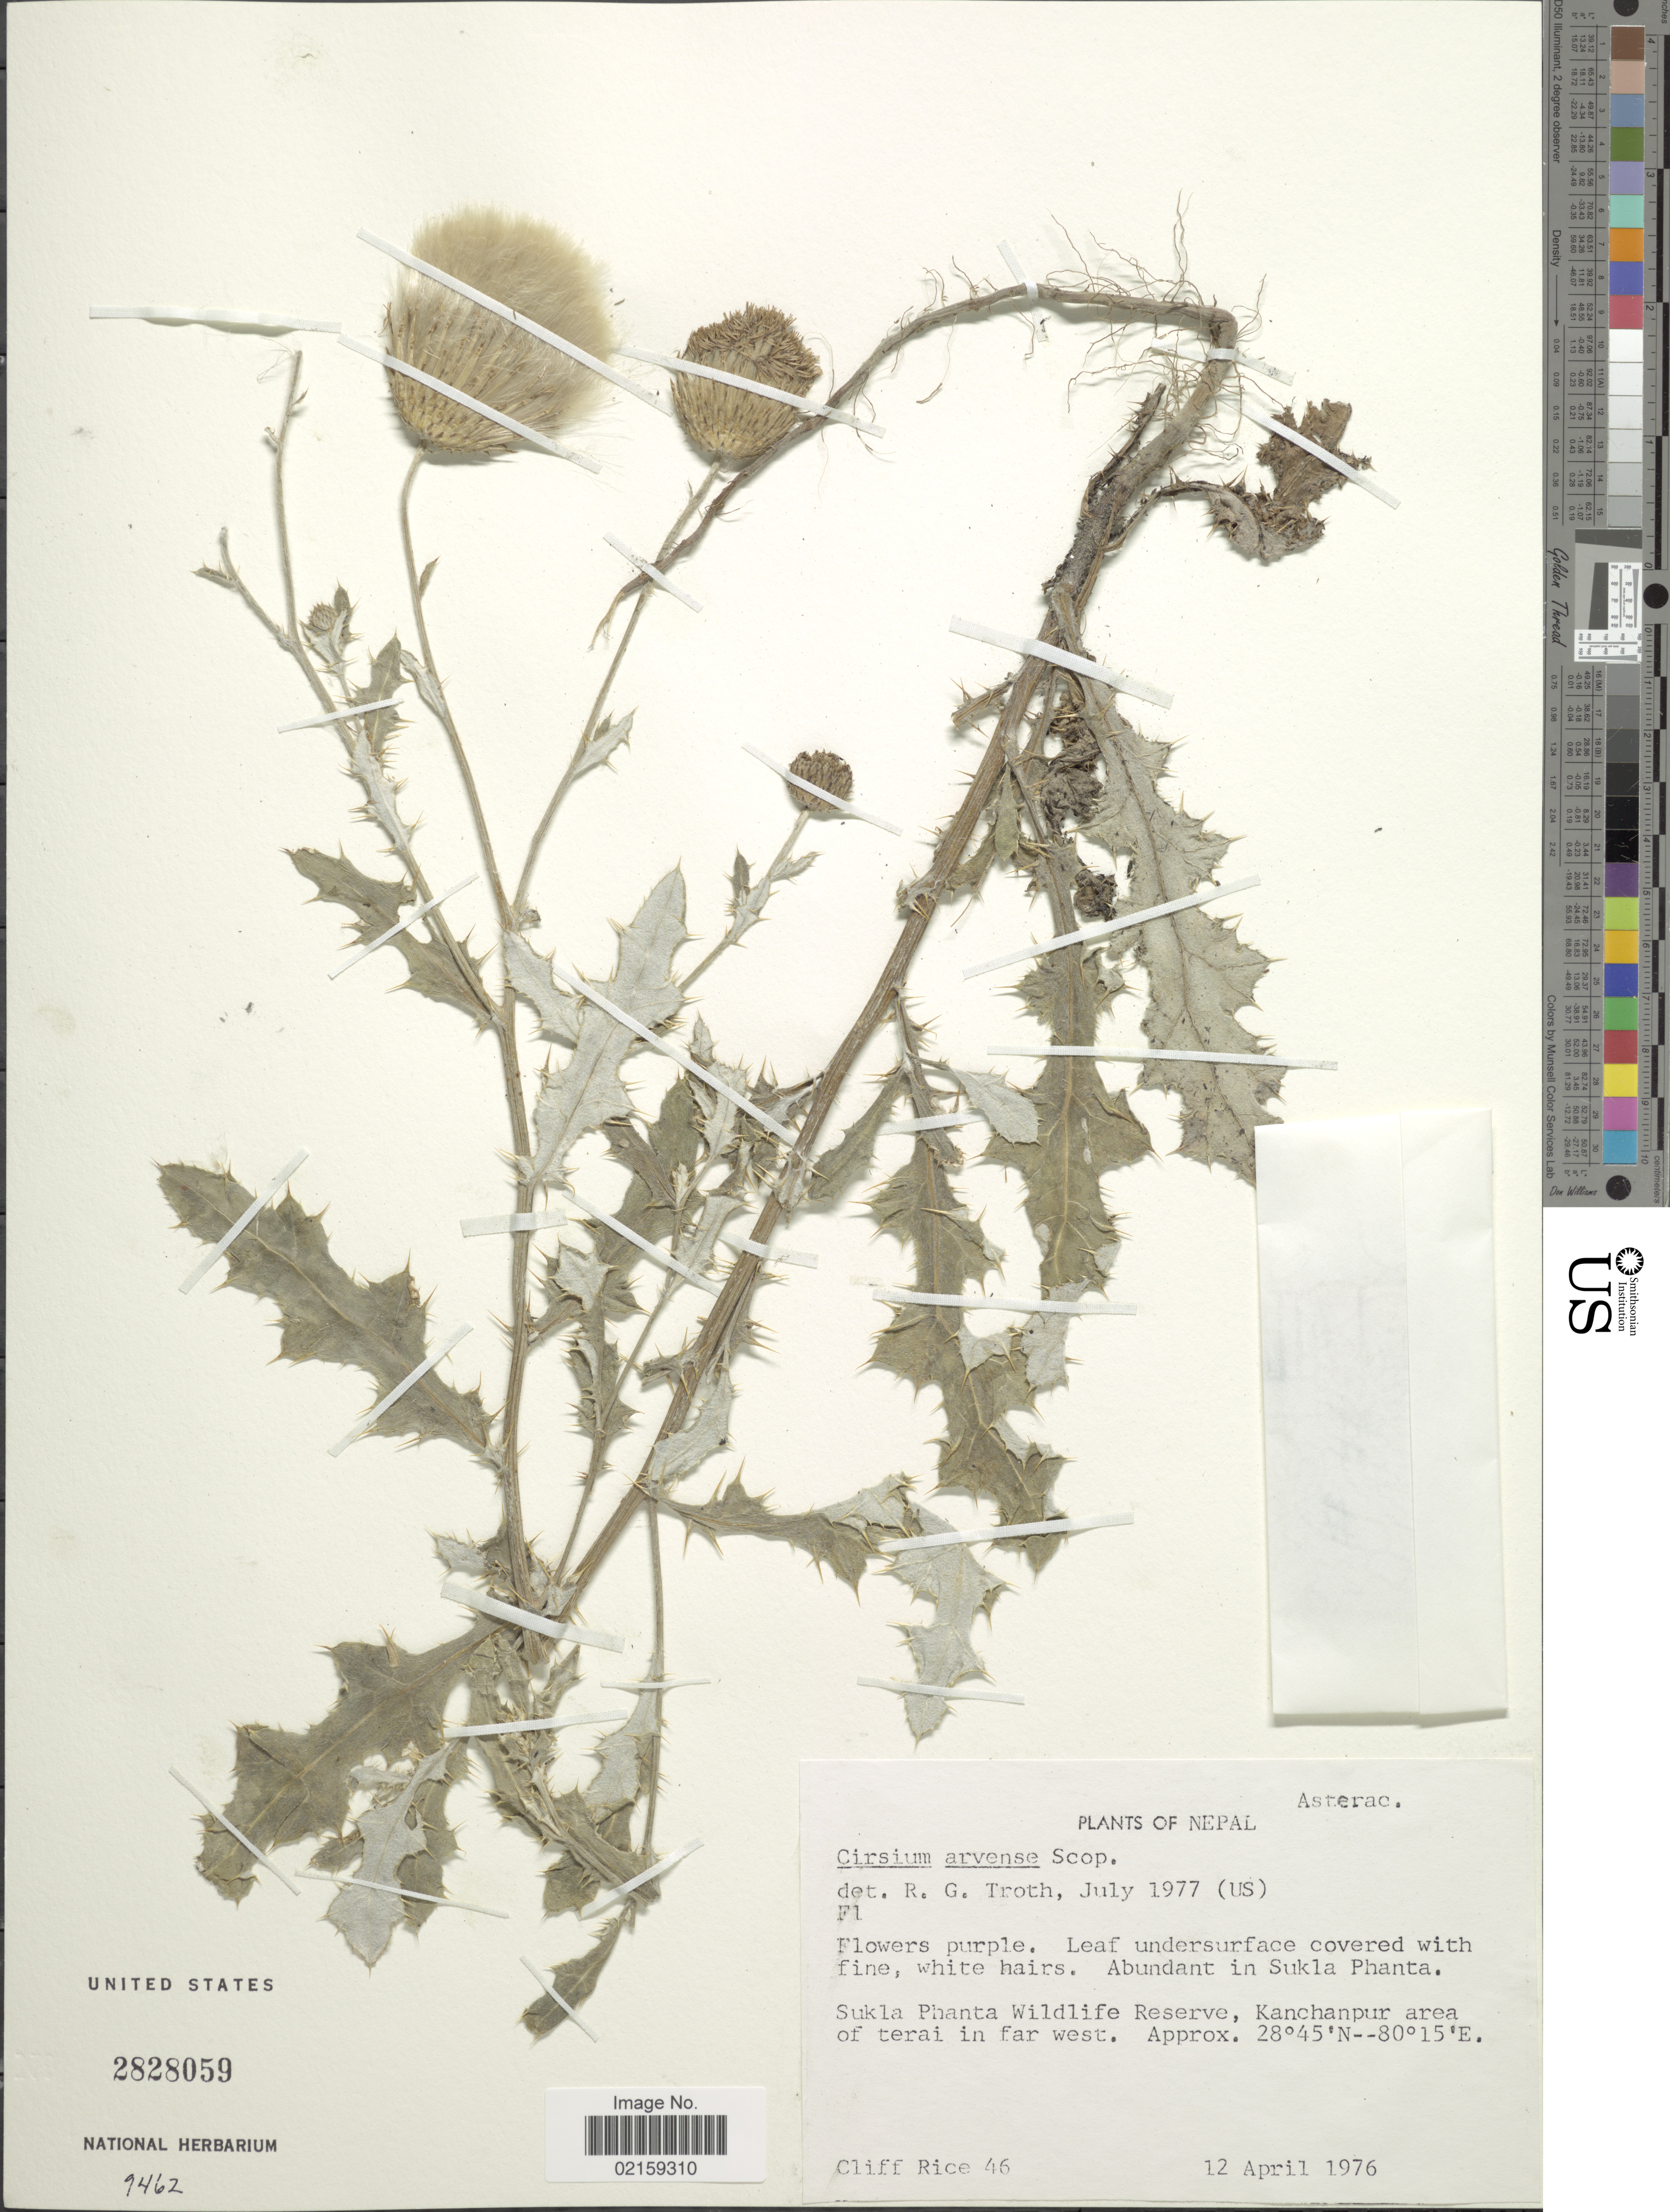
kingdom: Plantae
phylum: Tracheophyta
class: Magnoliopsida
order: Asterales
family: Asteraceae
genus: Cirsium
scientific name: Cirsium arvense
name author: (L.) Scop.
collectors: C. G. Rice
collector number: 46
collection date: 1976-04-12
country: Nepal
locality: Sukla Phanta Wildlife Reserve, Kanchanpur area of terai in far west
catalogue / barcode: US 2828059